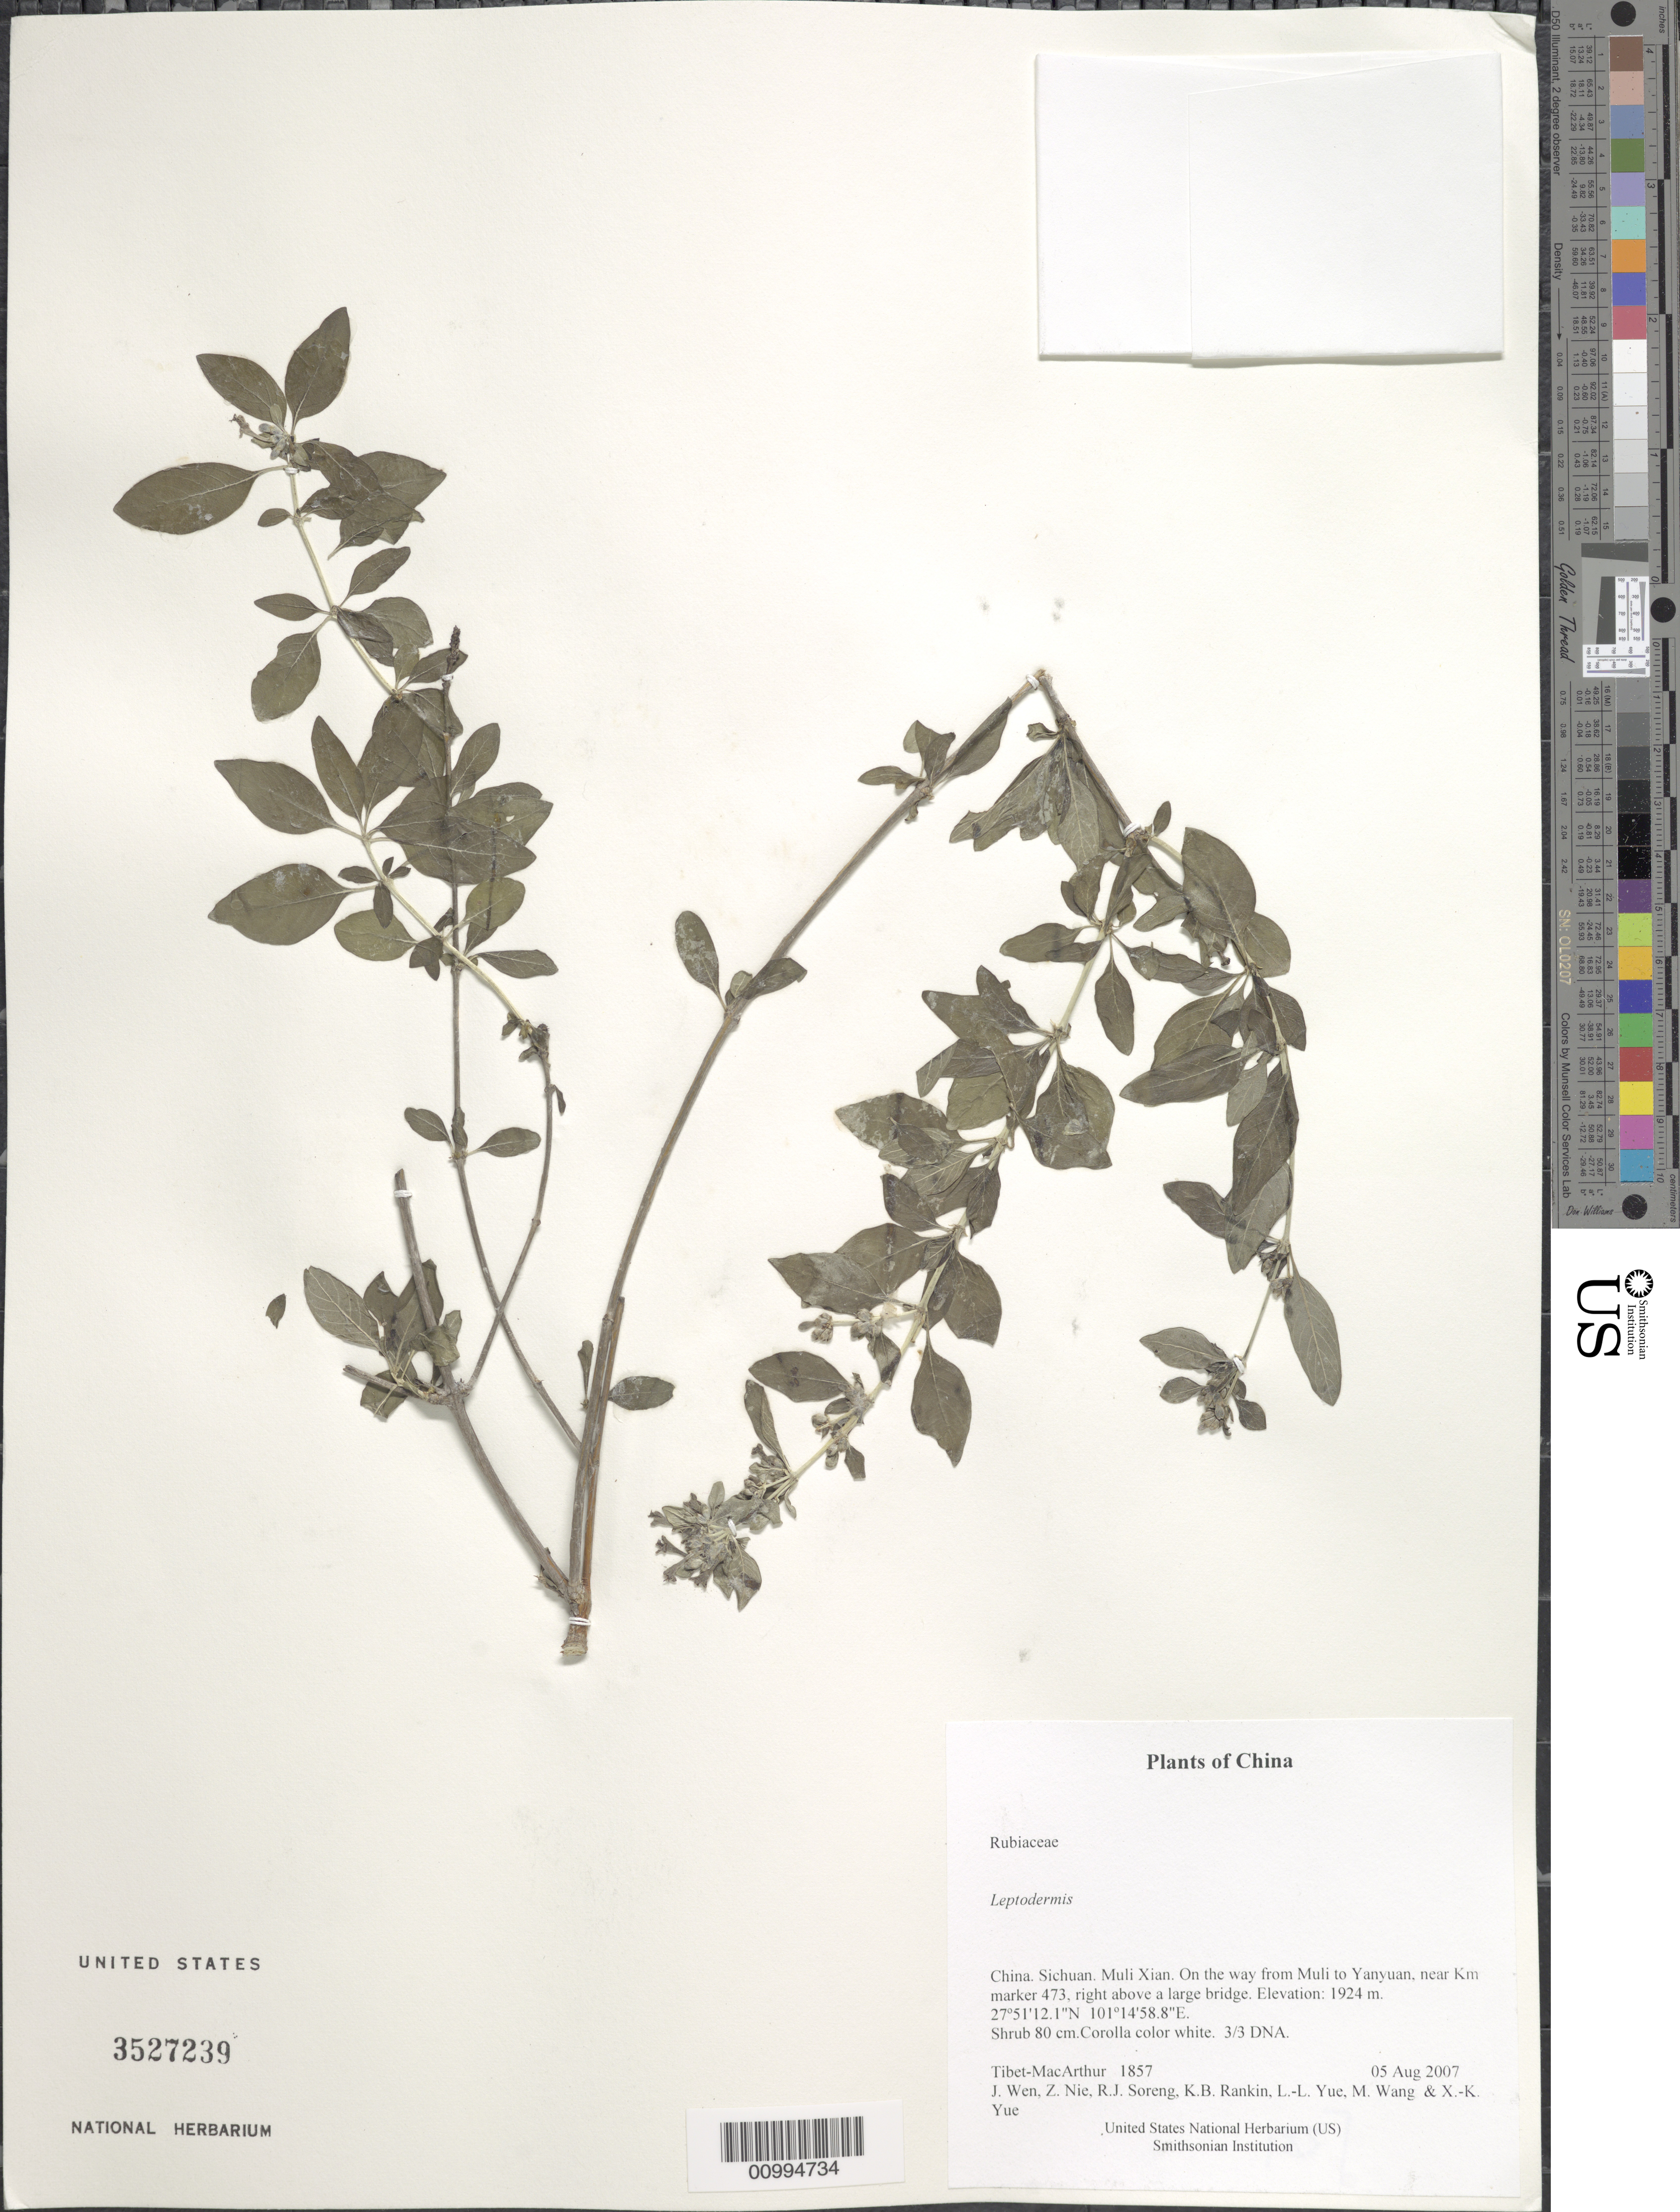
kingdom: Plantae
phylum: Tracheophyta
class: Magnoliopsida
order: Gentianales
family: Rubiaceae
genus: Leptodermis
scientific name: Leptodermis sp.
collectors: Tibet-MacArthur, J. Wen, Z. Nie, R. J. Soreng, K. Rankin, L. Yue, M. Wang & X. Yue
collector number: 1857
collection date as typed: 05 Aug 2007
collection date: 2007-08-05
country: China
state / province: Sichuan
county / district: Muli Xian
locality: On the way from Muli to Yanyuan, near Km marker 473, right above a large bridge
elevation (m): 1924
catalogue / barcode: US 3527239